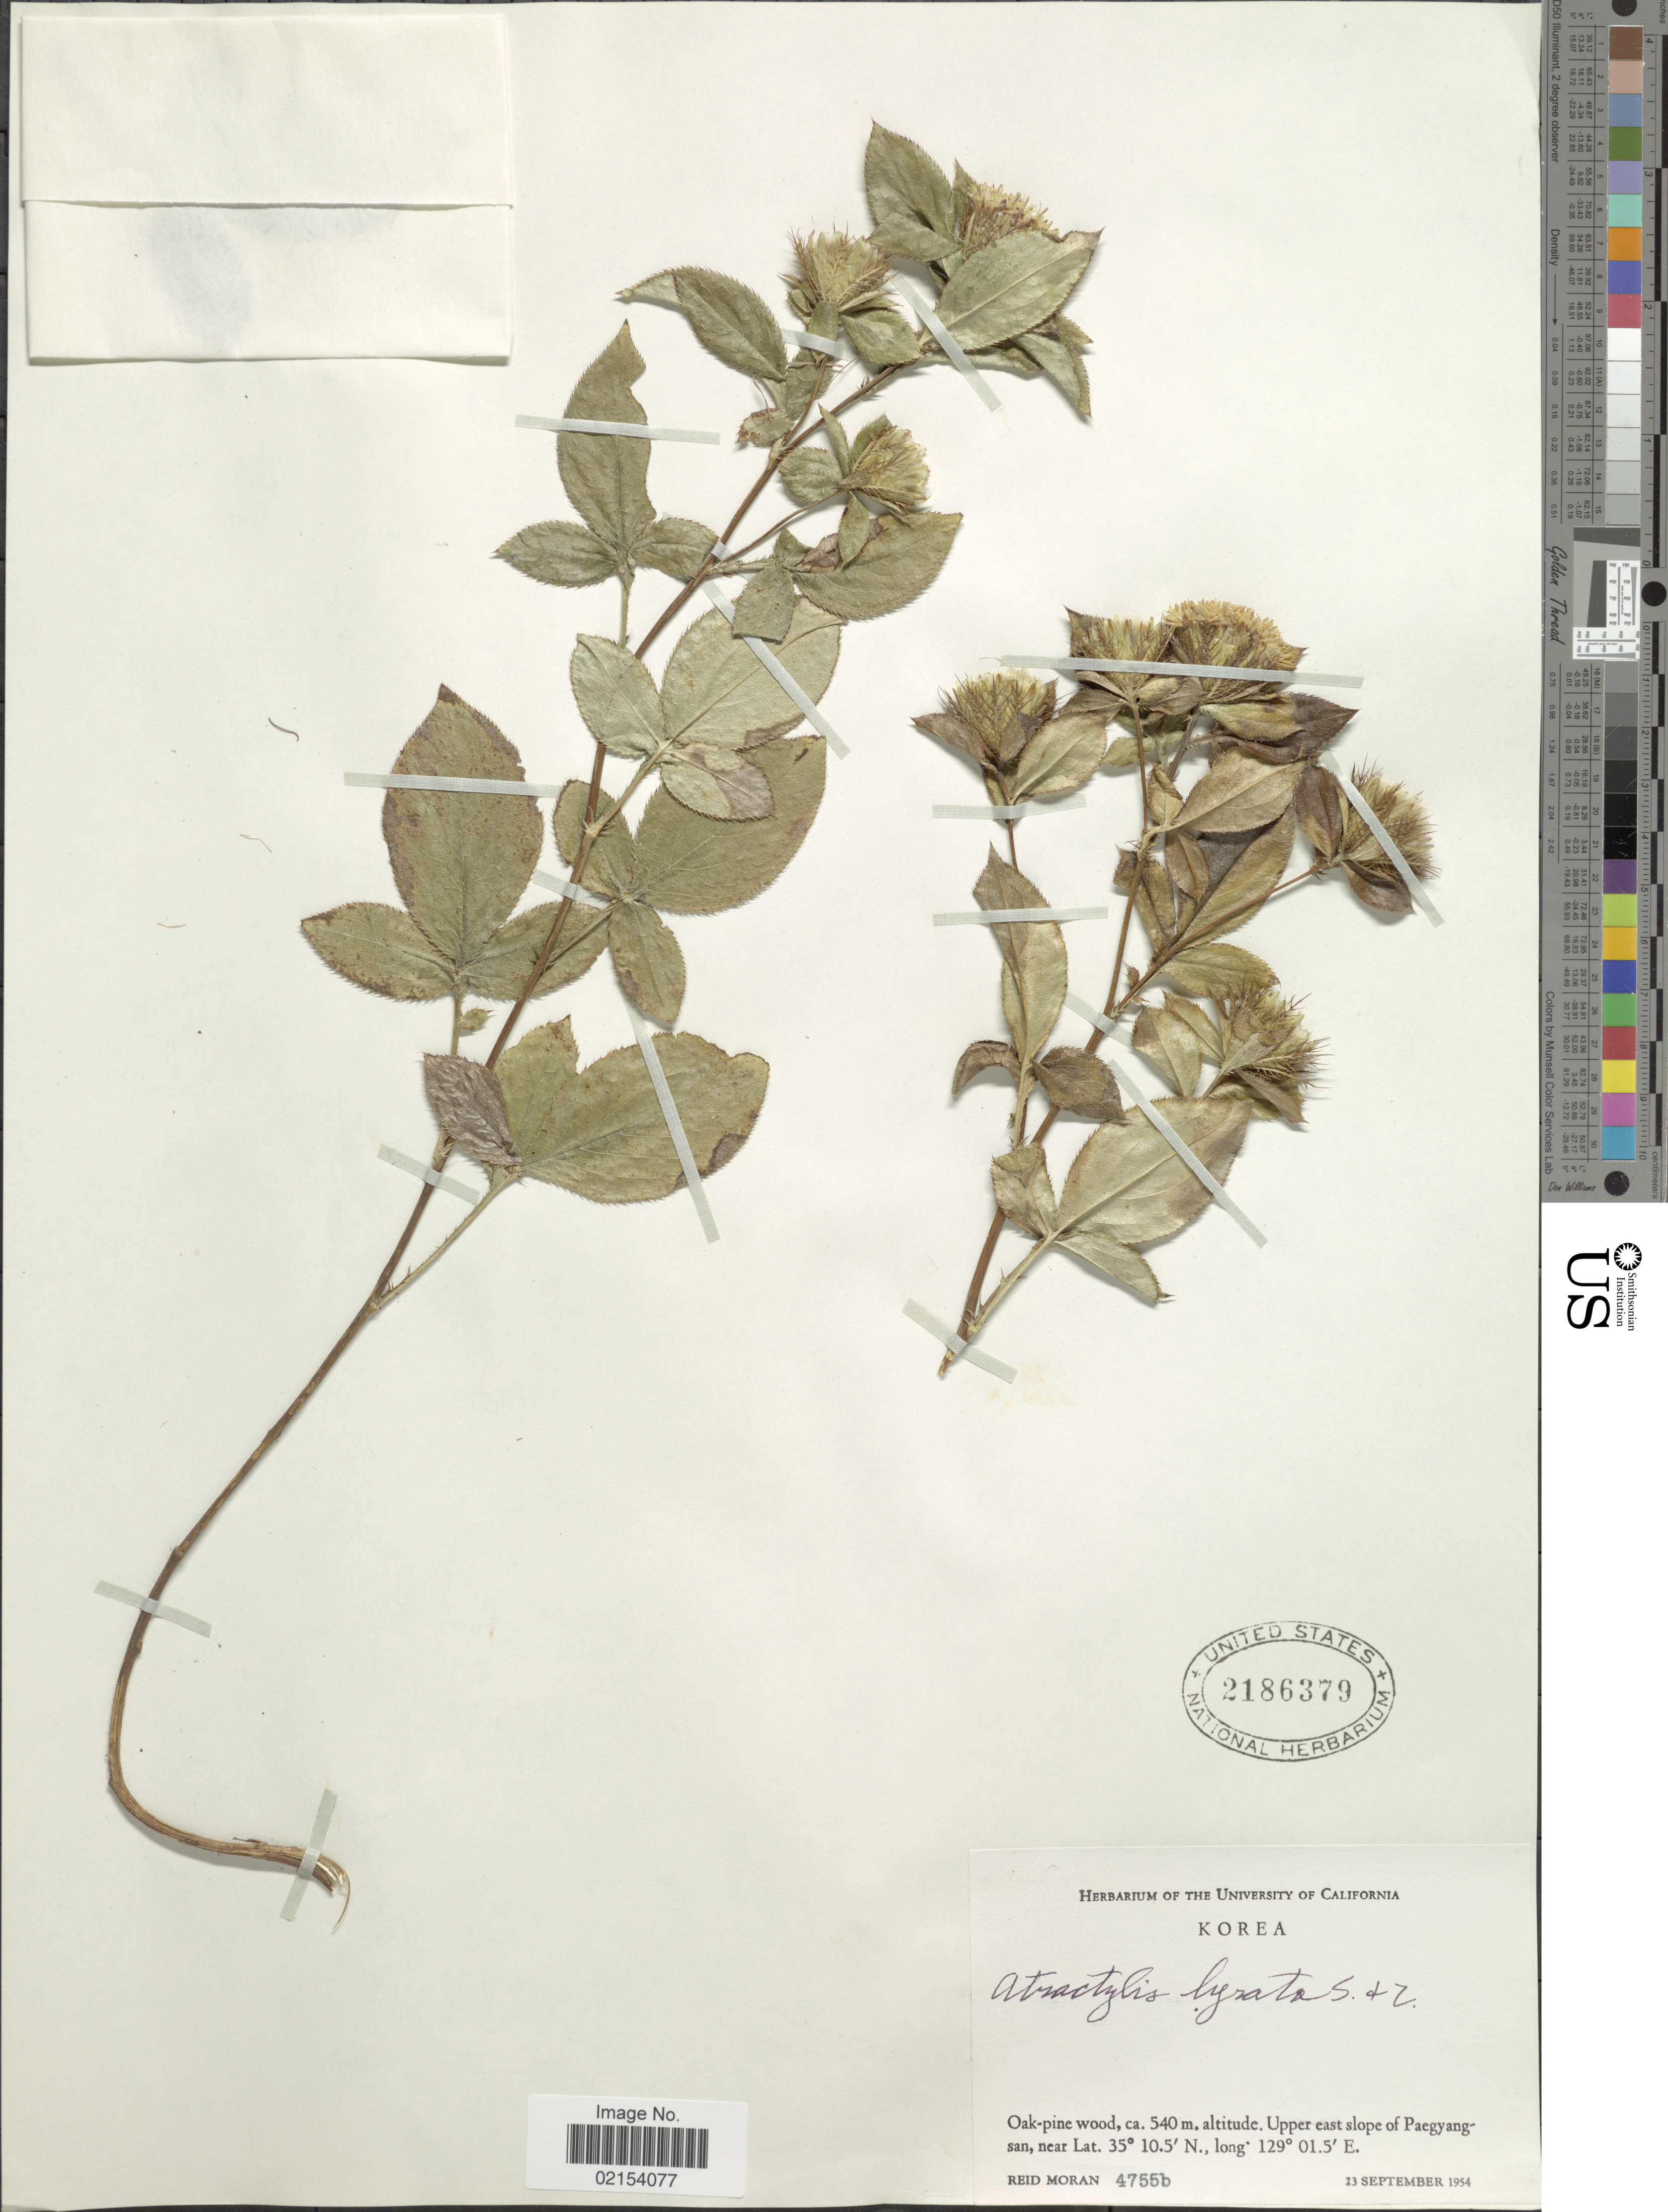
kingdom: Plantae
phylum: Tracheophyta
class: Magnoliopsida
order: Asterales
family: Asteraceae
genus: Atractylodes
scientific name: Atractylodes lancea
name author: (Thunb.) DC.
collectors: R. V. Moran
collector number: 4755b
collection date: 1954-09-23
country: South Korea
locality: Upper east slope of Paegyangsan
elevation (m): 540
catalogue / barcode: US 2186379